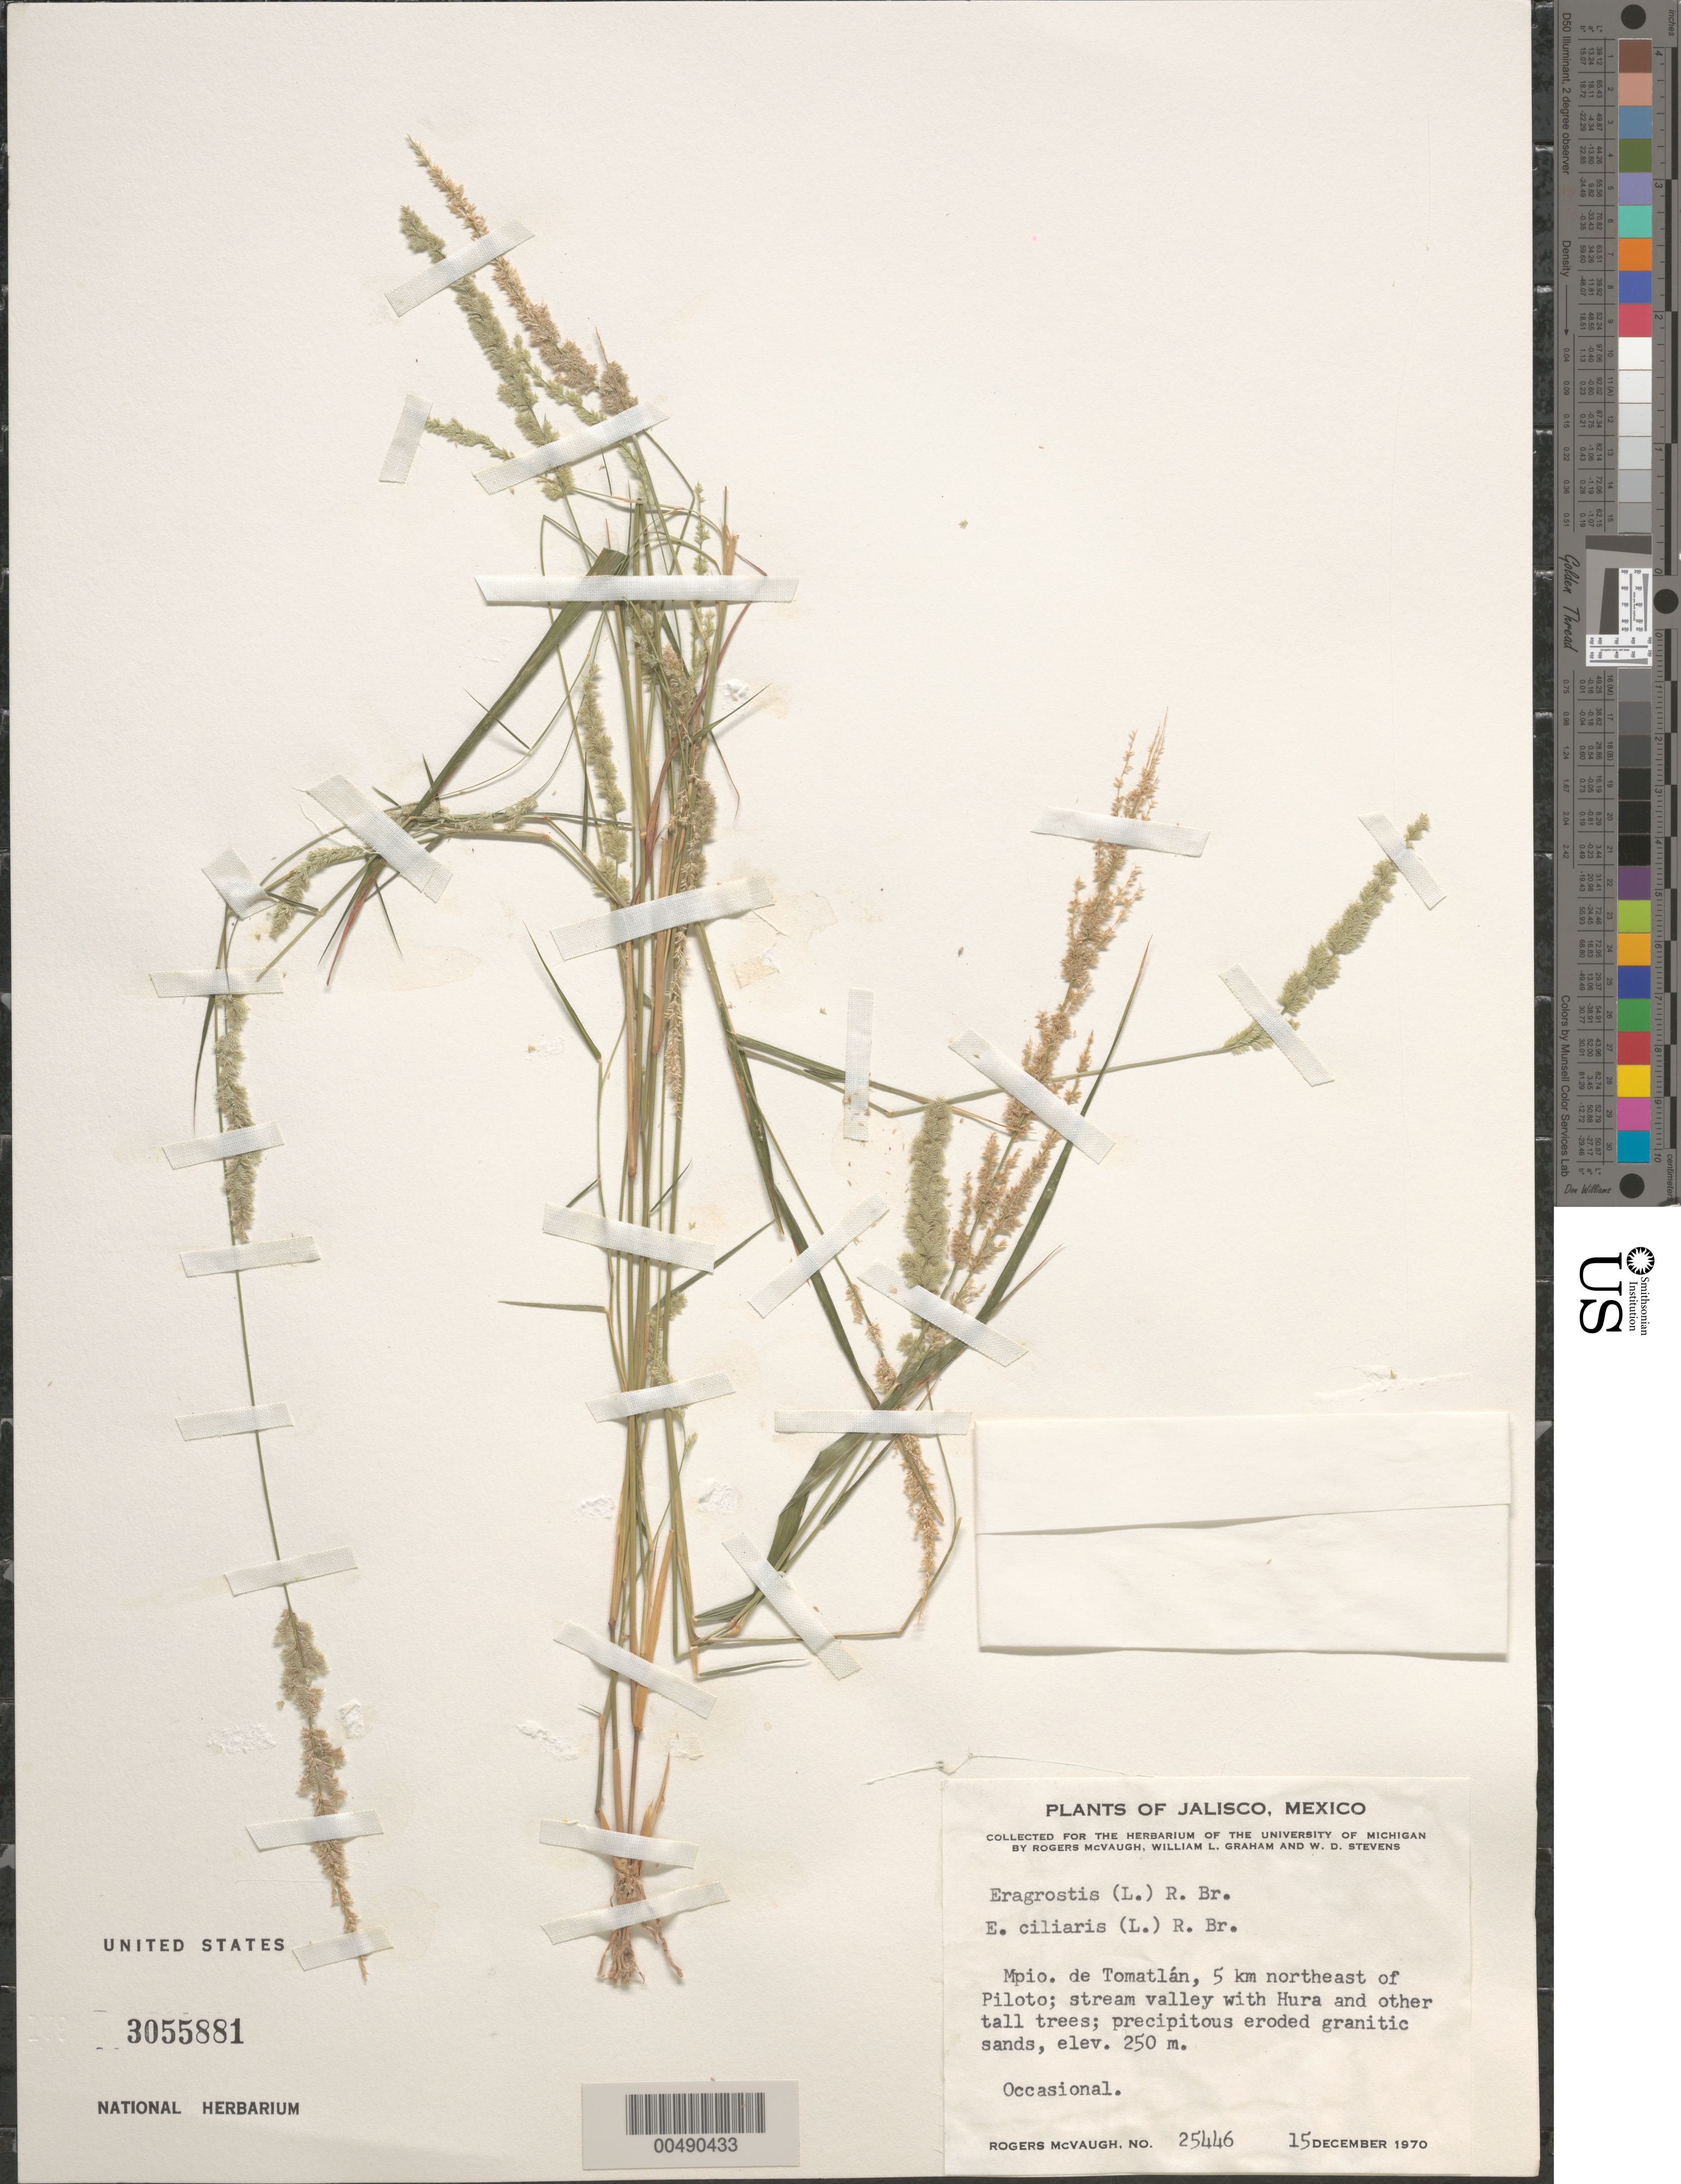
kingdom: Plantae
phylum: Tracheophyta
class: Liliopsida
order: Poales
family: Poaceae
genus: Eragrostis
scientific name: Eragrostis ciliaris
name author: (L.) R. Br.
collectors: R. McVaugh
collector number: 25446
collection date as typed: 15 Dec 1970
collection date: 1970-12-15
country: Mexico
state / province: Jalisco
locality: Tomatlán Mun., 5 km NE of Piloto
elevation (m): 250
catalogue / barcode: US 3055881